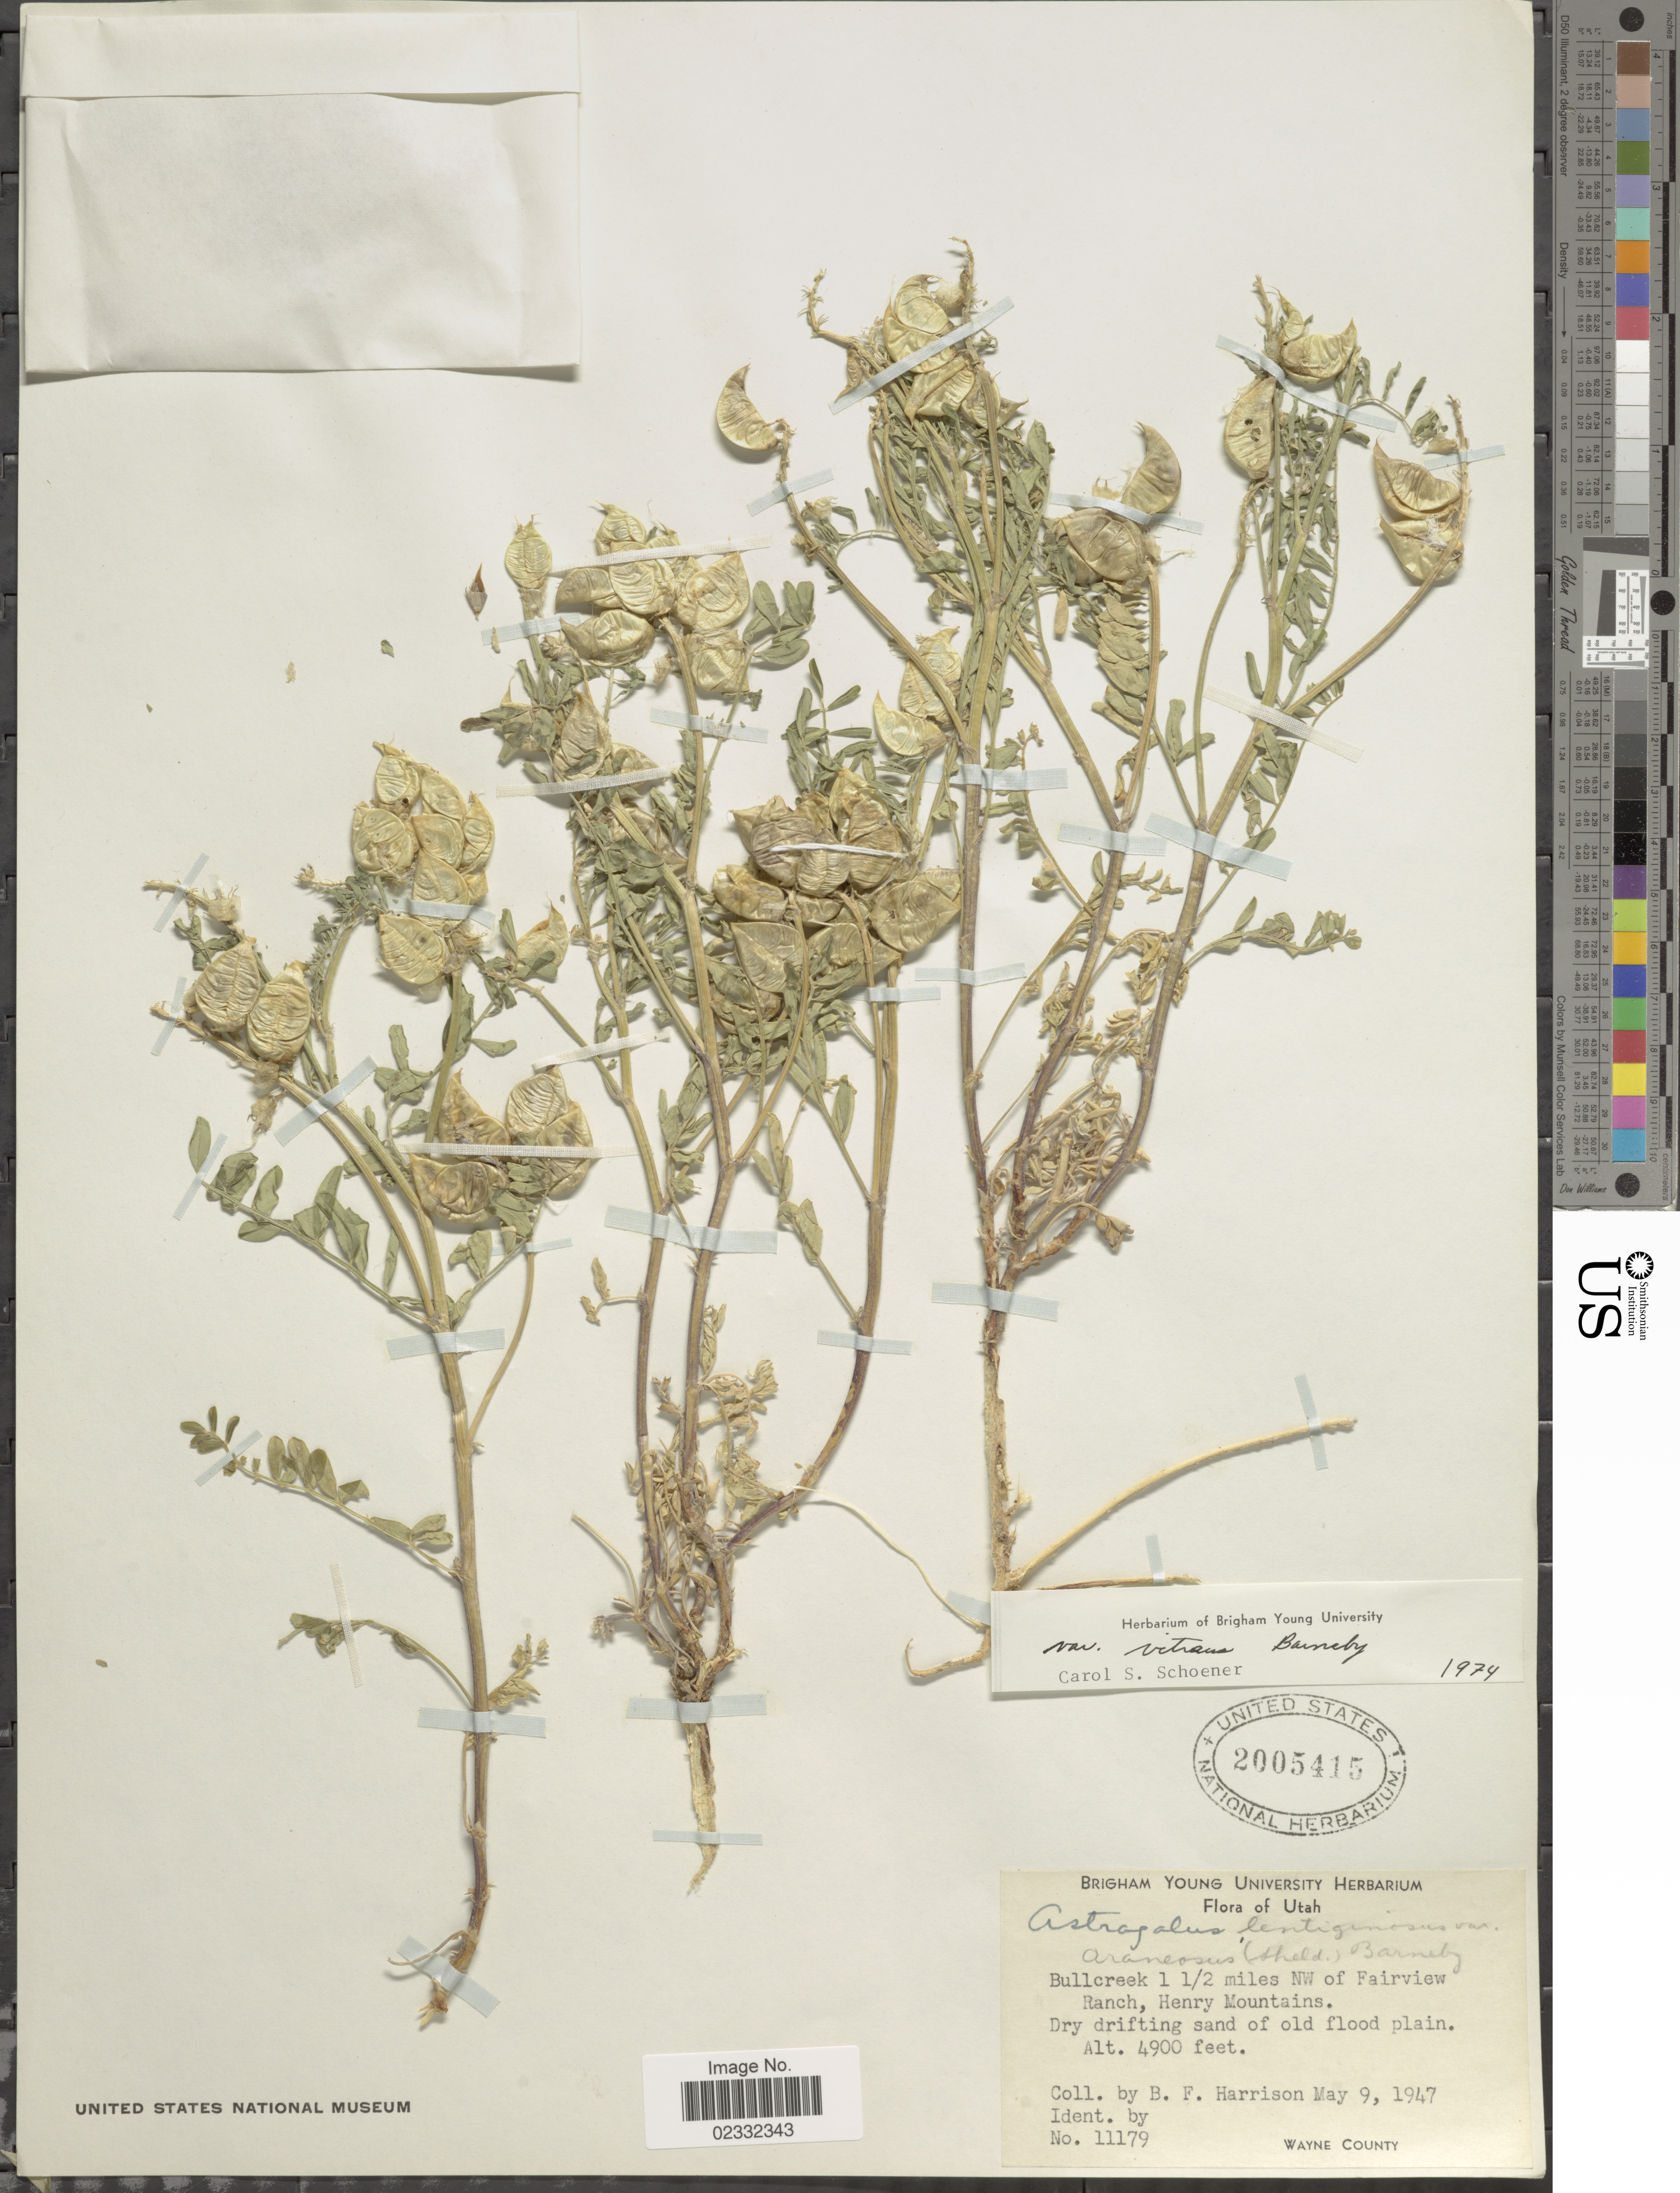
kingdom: Plantae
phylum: Tracheophyta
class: Magnoliopsida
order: Fabales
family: Fabaceae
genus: Astragalus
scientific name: Astragalus lentiginosus var. vitreus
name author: Barneby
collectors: B. F. Harrison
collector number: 11179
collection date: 1947-05-09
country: United States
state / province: Utah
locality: Bullcreek 1 1/2 miles NW of Fairview Ranch, Henry Mountains.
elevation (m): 1494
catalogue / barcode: US 2005415